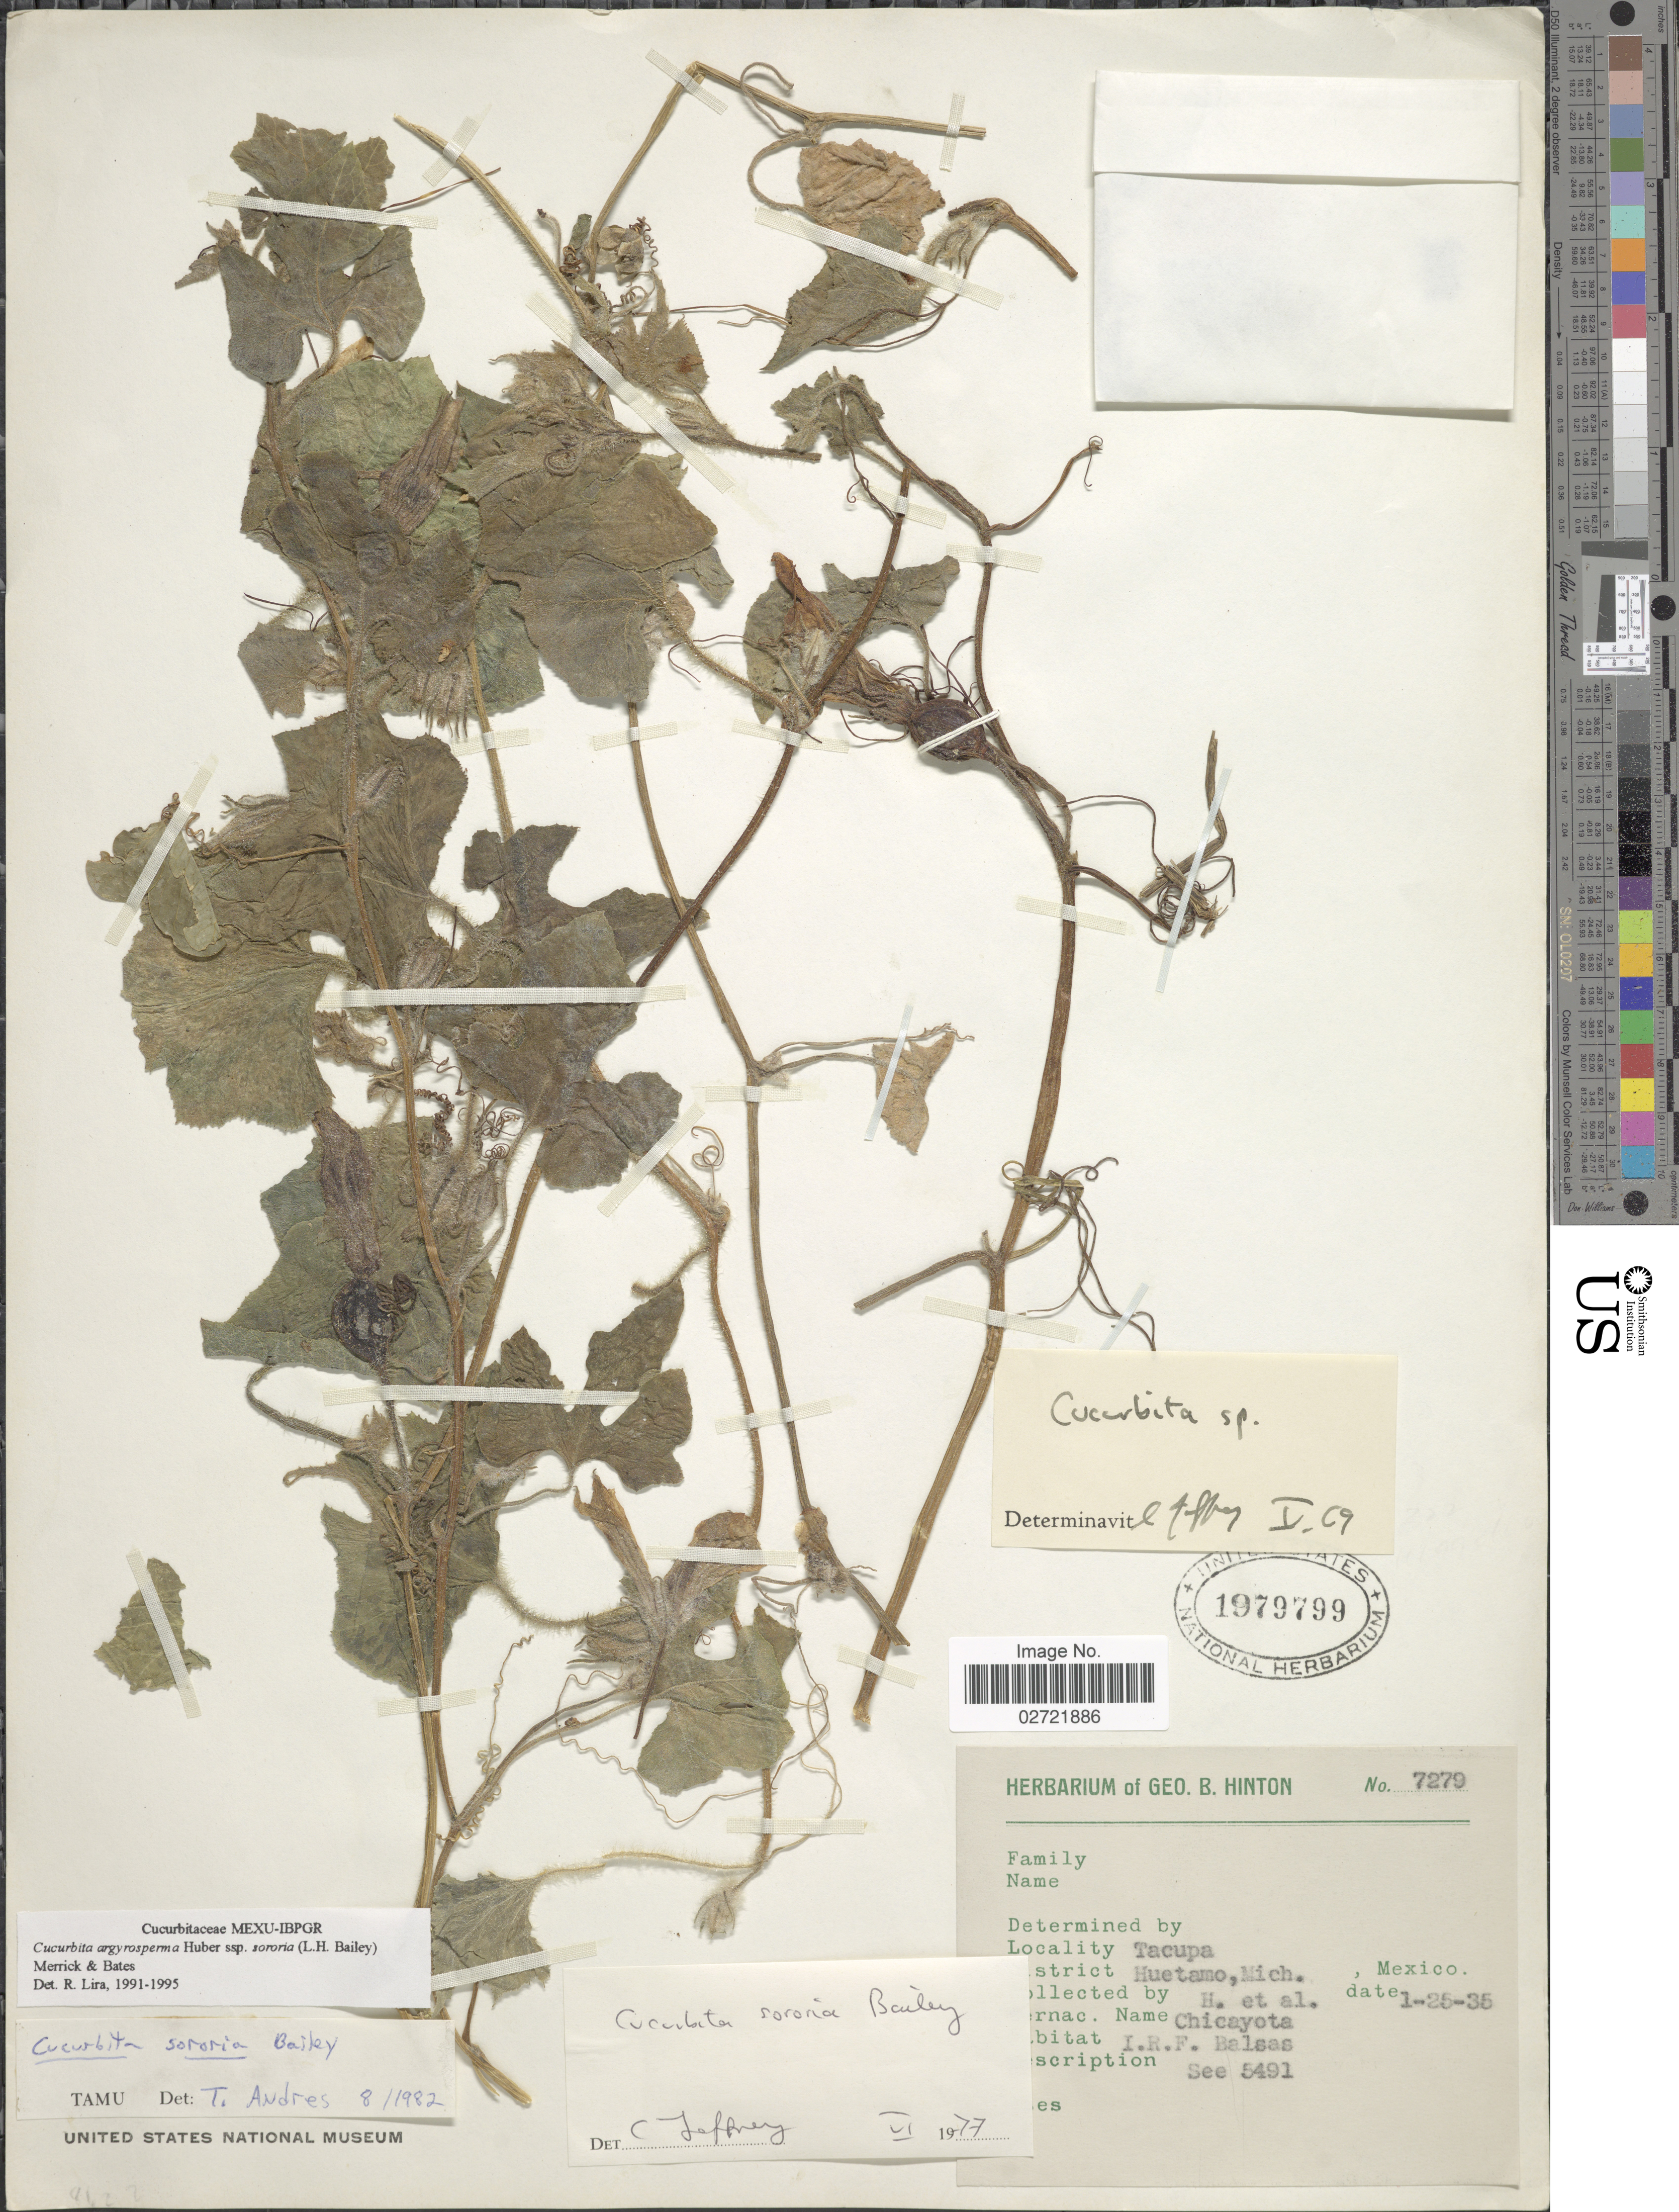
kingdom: Plantae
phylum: Tracheophyta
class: Magnoliopsida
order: Cucurbitales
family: Cucurbitaceae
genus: Cucurbita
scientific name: Cucurbita argyrosperma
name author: K. Koch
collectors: G. B. Hinton & et al.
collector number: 7279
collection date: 1935-01-25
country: Mexico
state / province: Michoacán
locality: Tacupa, District Huetamo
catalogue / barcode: US 1979799